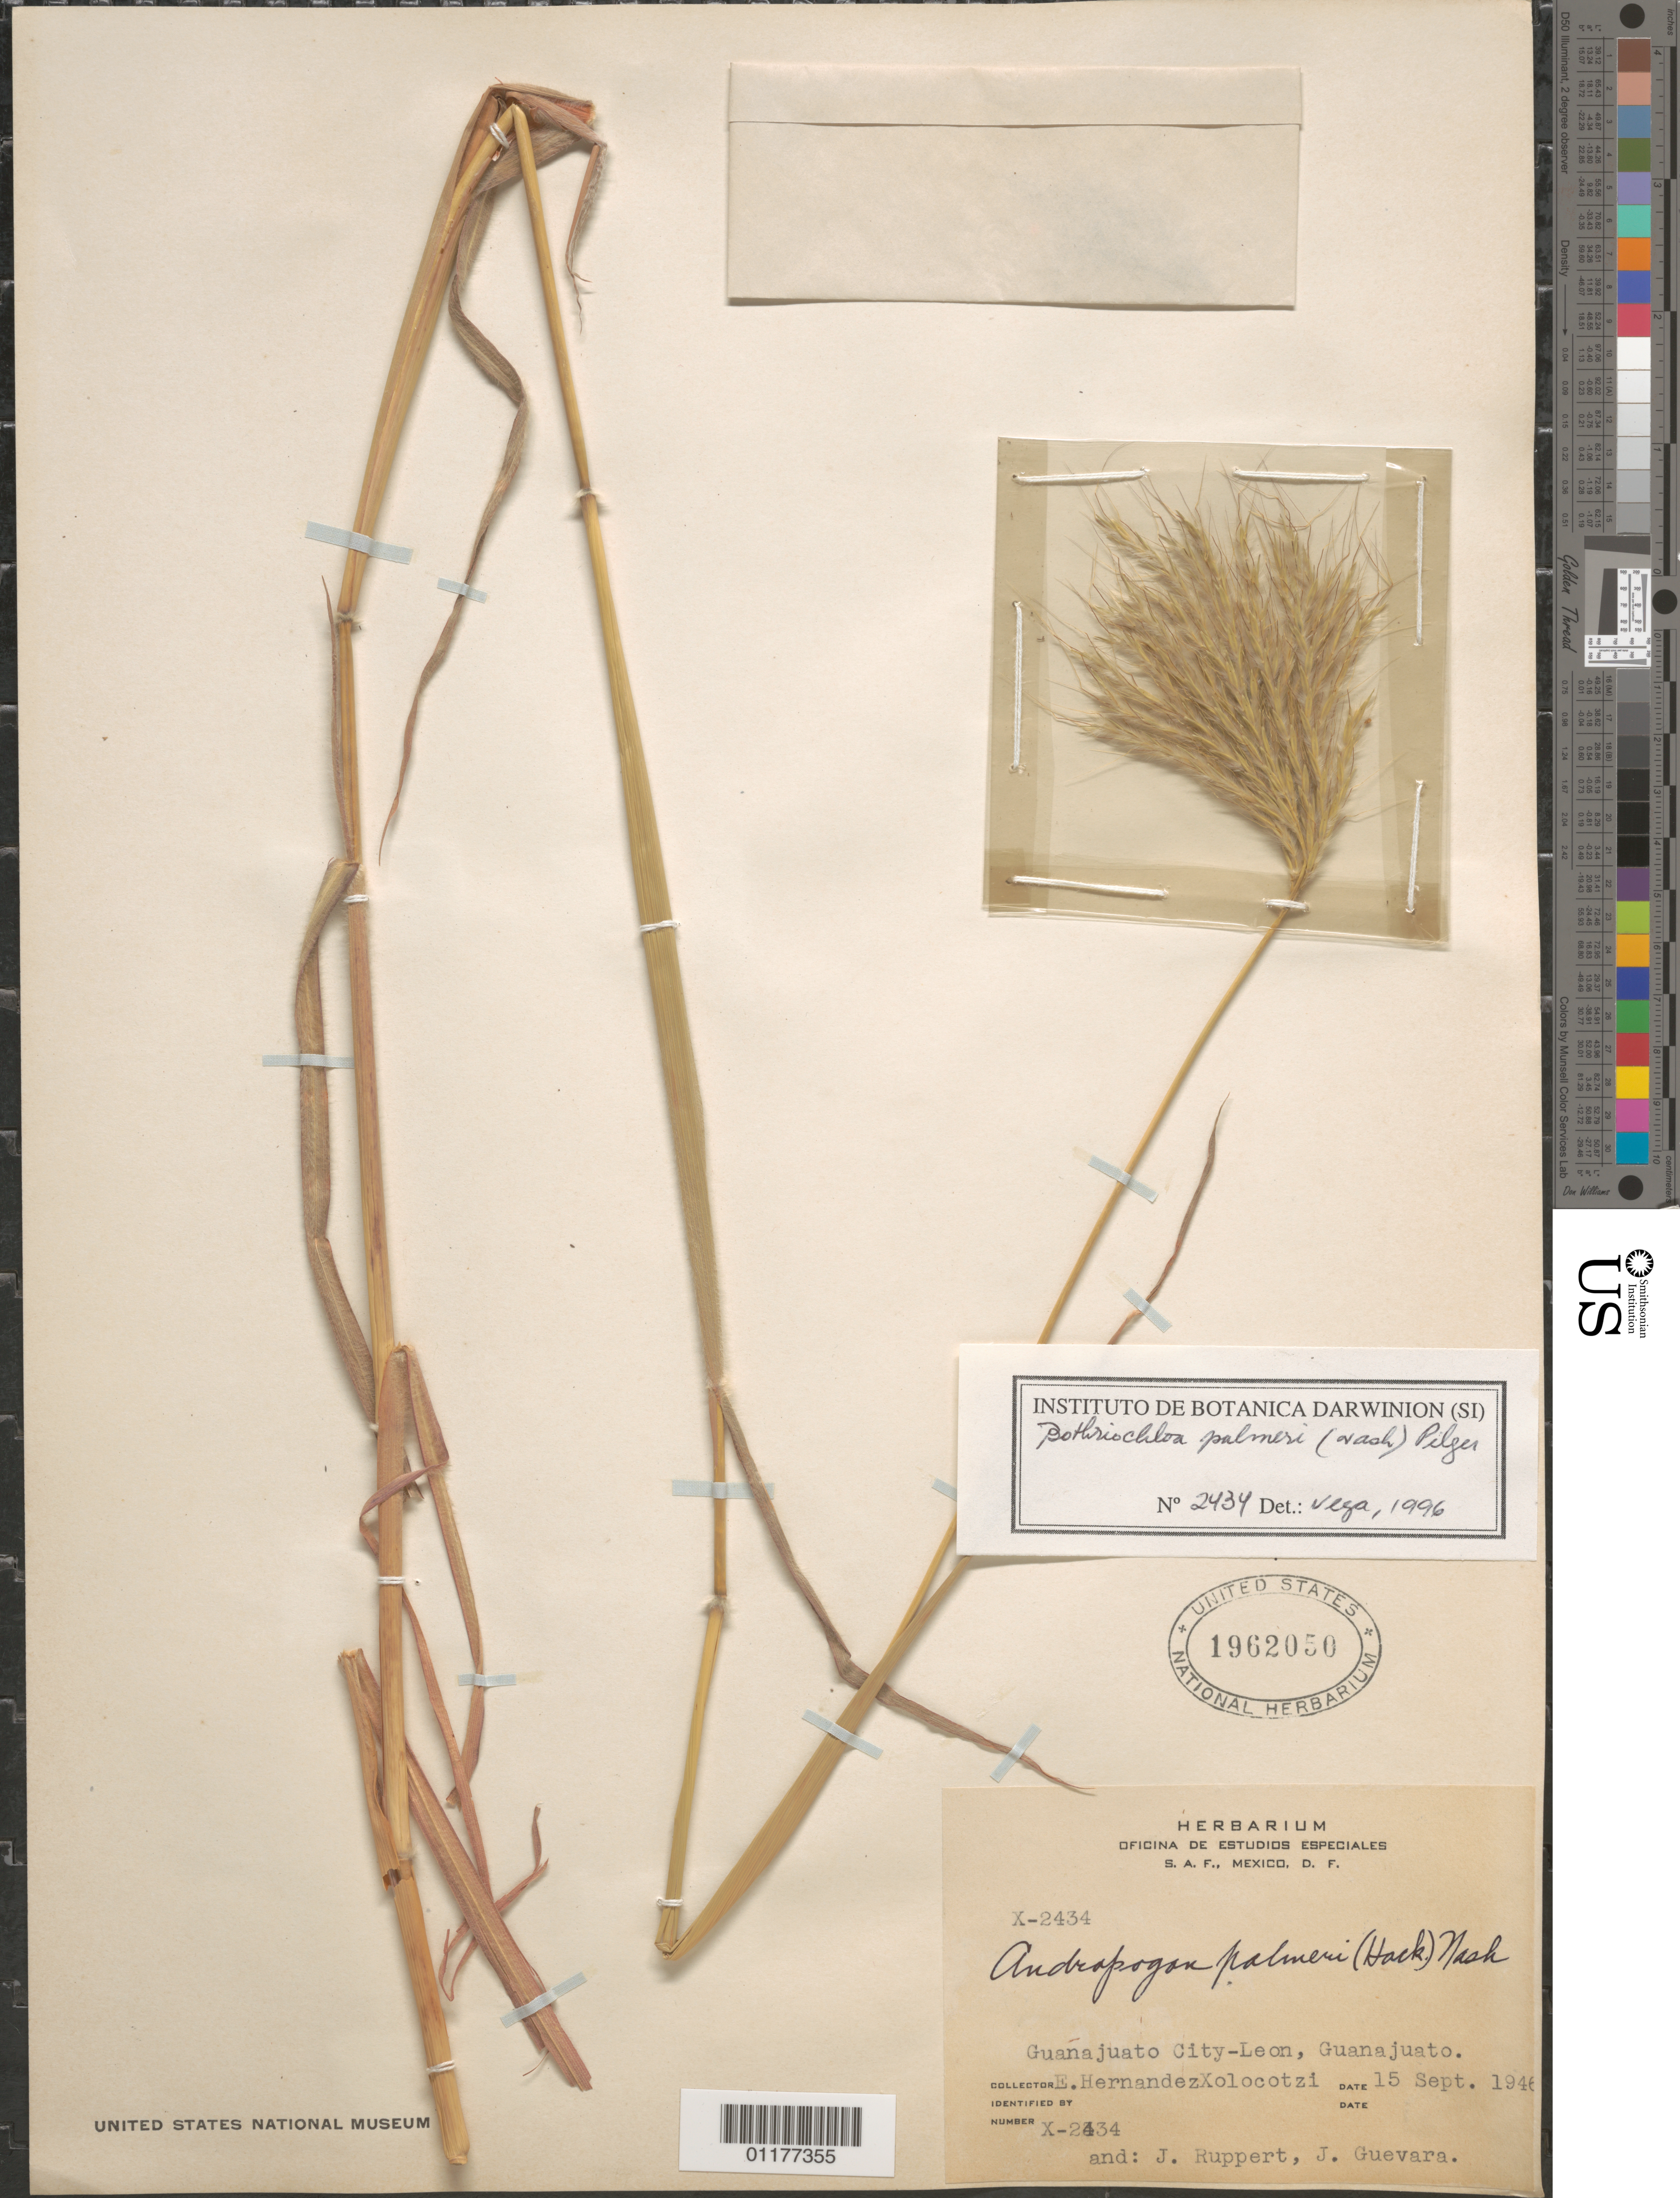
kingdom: Plantae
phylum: Tracheophyta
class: Liliopsida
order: Poales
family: Poaceae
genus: Bothriochloa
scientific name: Bothriochloa palmeri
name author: (Hack.) Pilg.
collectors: E. I. Hernández-X.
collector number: X-2434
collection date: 1946-09-15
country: Mexico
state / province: Guanajuato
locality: Guanajuato City - Leon, Guanajuato.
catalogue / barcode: US 1962050